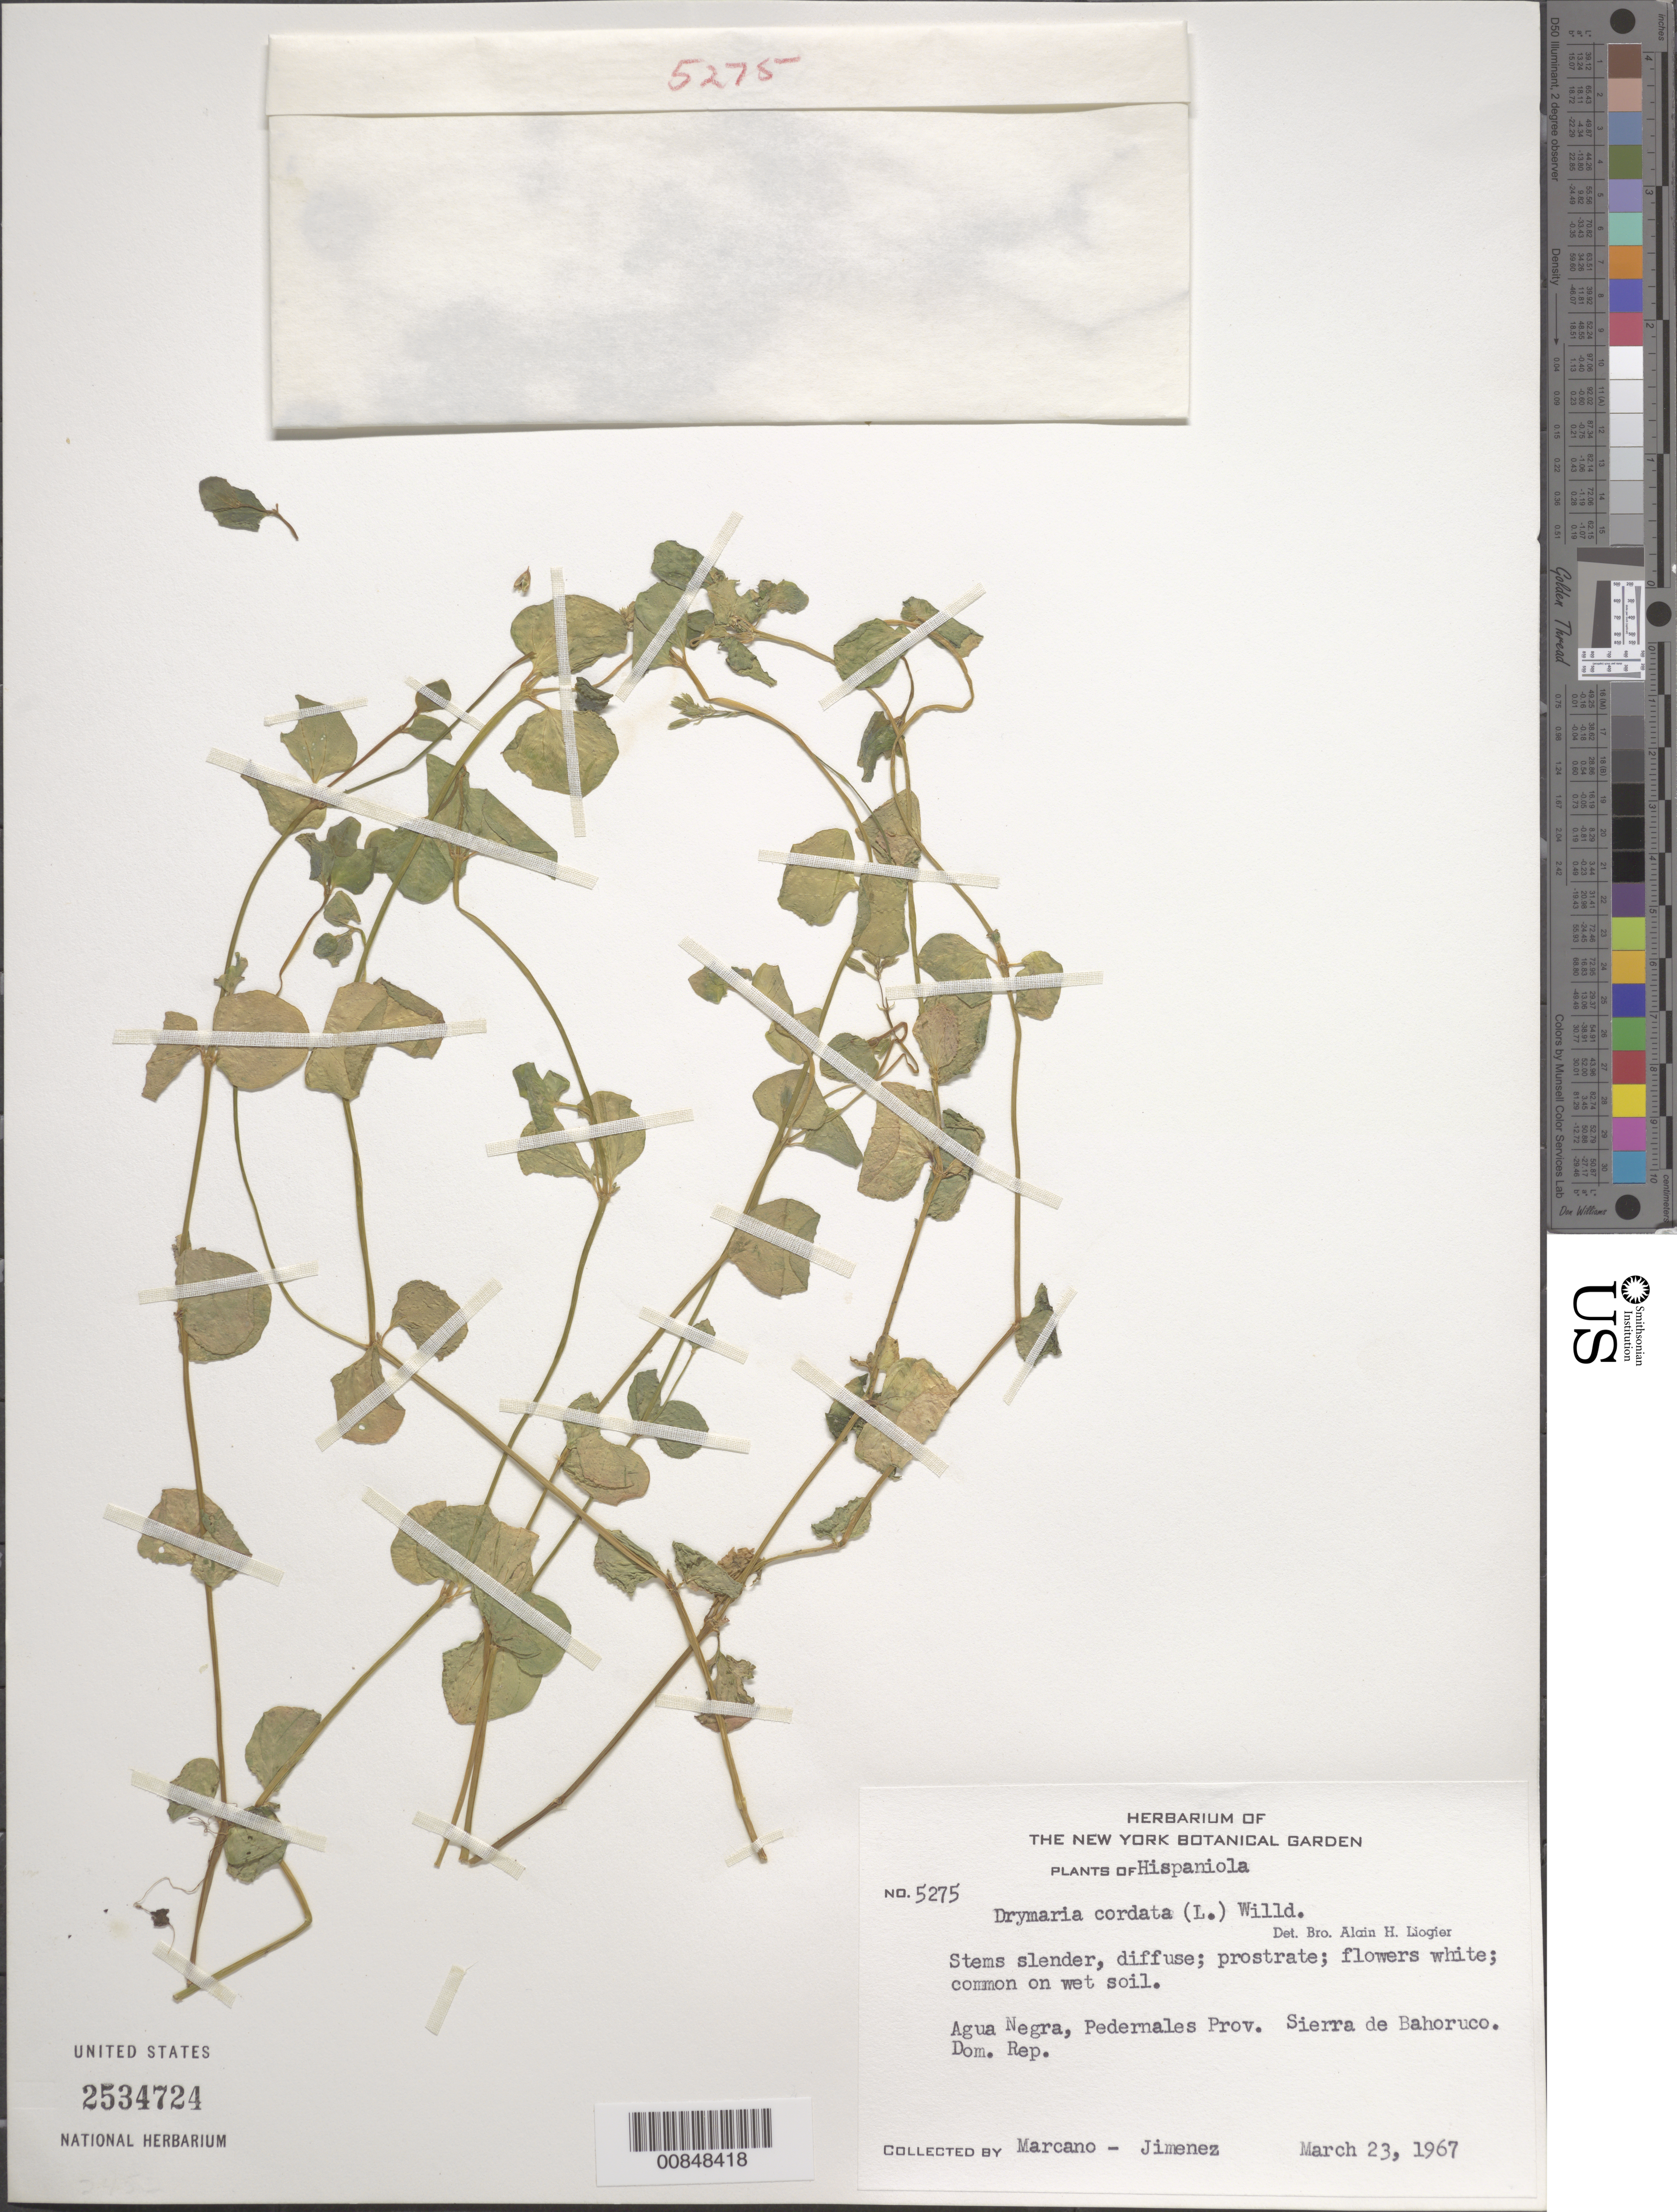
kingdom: Plantae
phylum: Tracheophyta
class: Magnoliopsida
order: Caryophyllales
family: Caryophyllaceae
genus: Drymaria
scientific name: Drymaria cordata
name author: (L.) Willd. ex Schult.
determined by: Liogier, Alain H.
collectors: E. J. Marcano F. & J. J. Jiménez Almonte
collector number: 5275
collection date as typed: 23 Mar 1967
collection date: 1967-03-23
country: Dominican Republic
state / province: Pedernales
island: Hispaniola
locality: Agua Negra. Sierra de Bahoruco.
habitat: Common on wet soil.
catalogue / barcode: US 2534724